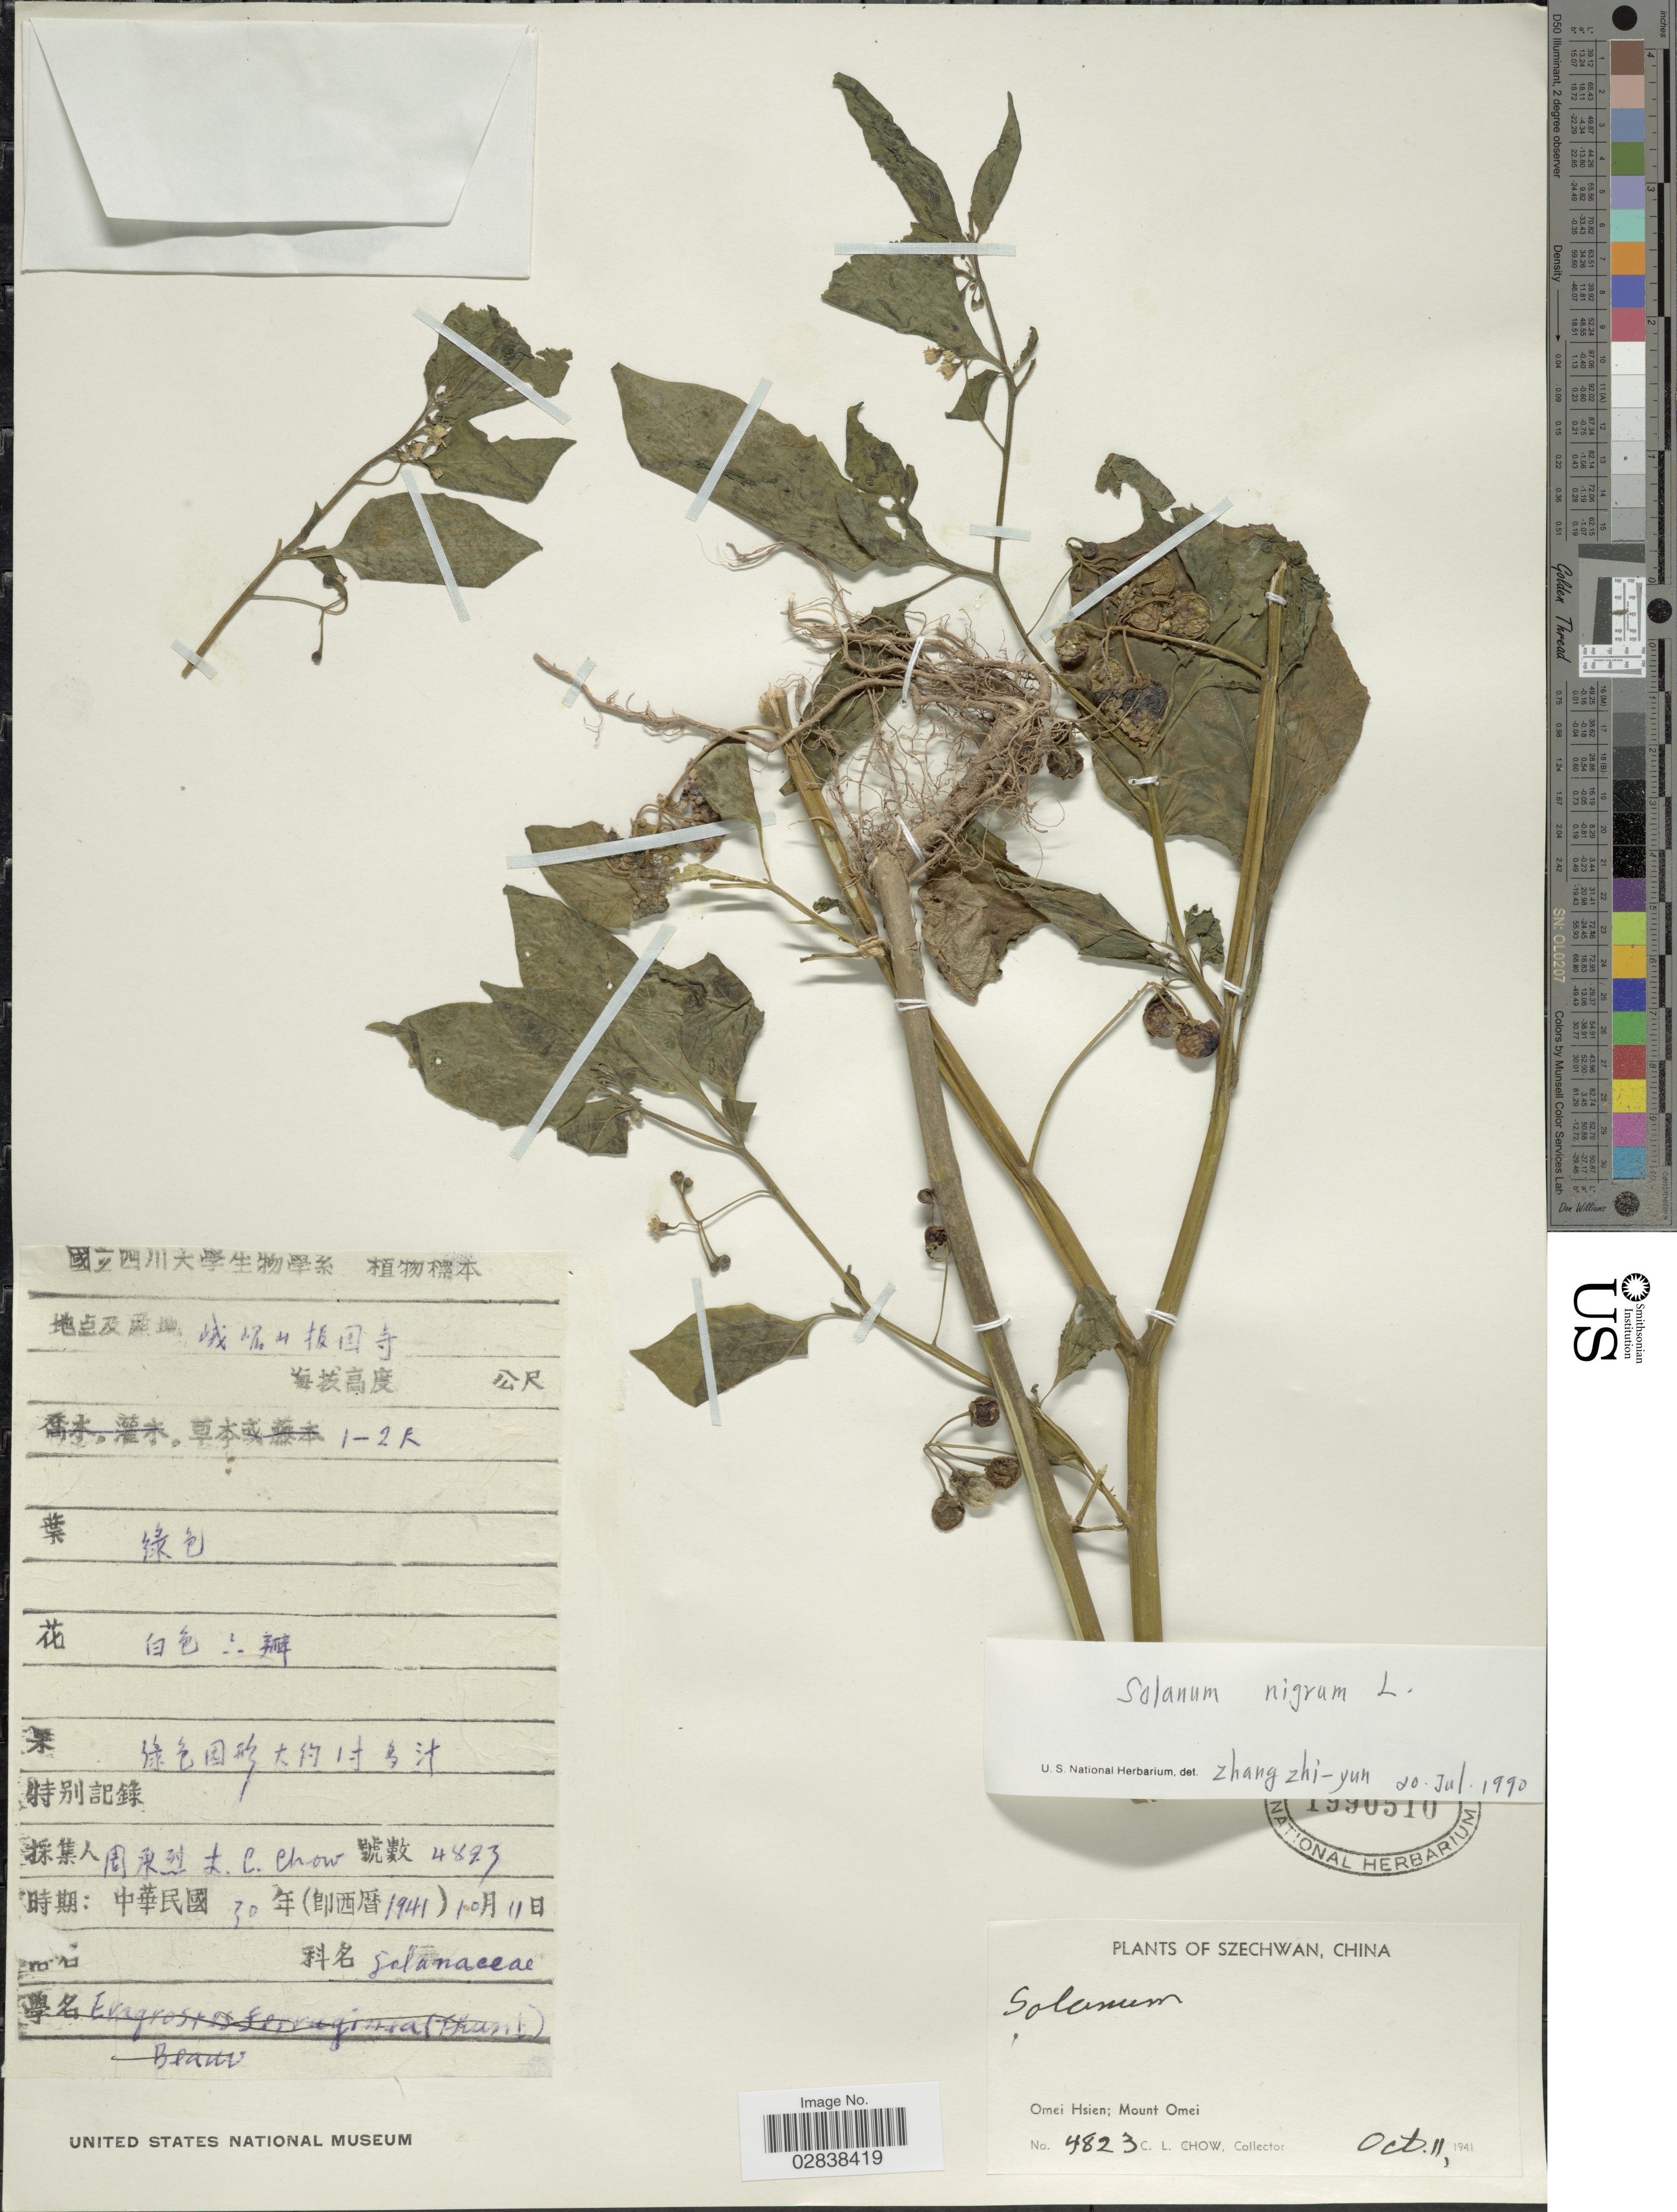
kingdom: Plantae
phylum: Tracheophyta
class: Magnoliopsida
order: Solanales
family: Solanaceae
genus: Solanum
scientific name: Solanum nigrum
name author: L.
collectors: C. Chow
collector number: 4823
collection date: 1941-10-11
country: China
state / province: Sichuan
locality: Szechwan, Omei Hsien, Mount Omei.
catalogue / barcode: US 1990510